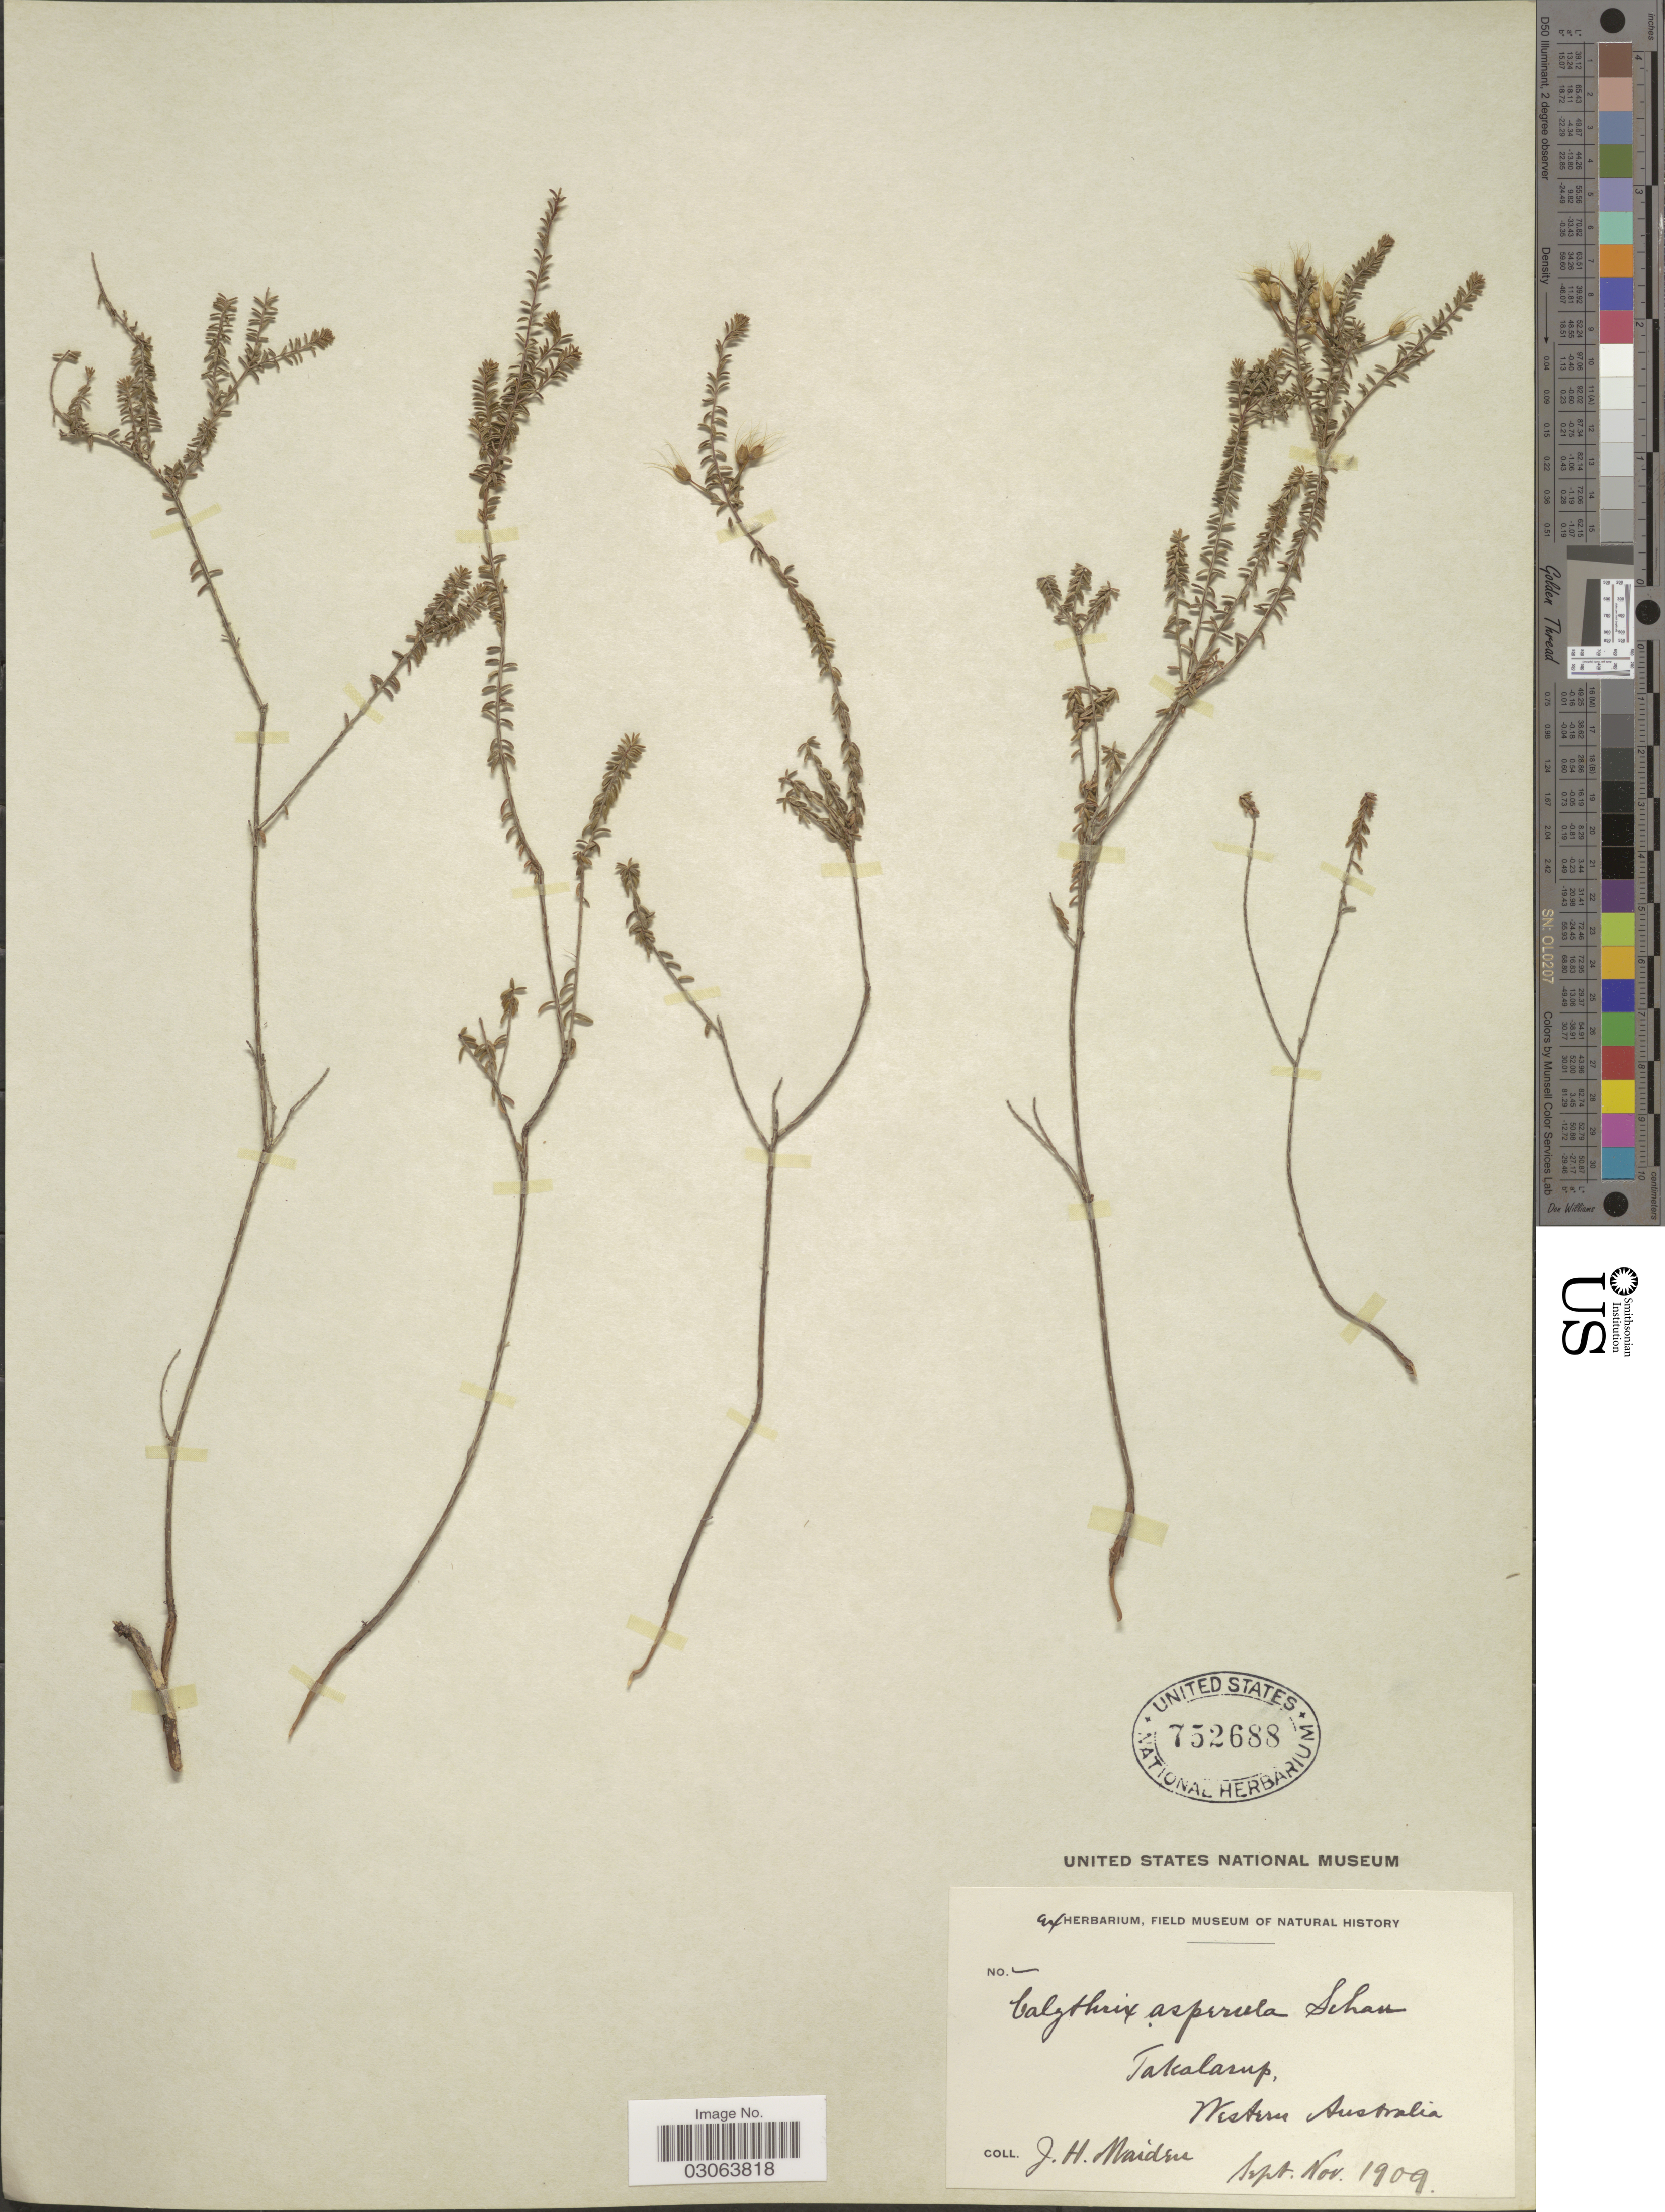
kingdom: Plantae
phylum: Tracheophyta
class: Magnoliopsida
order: Myrtales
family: Myrtaceae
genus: Calytrix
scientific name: Calytrix asperula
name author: (Schauer) Benth.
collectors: J. Maiden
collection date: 1909-09/1909-11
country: Australia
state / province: Western Australia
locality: Takalarup.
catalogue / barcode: US 752688